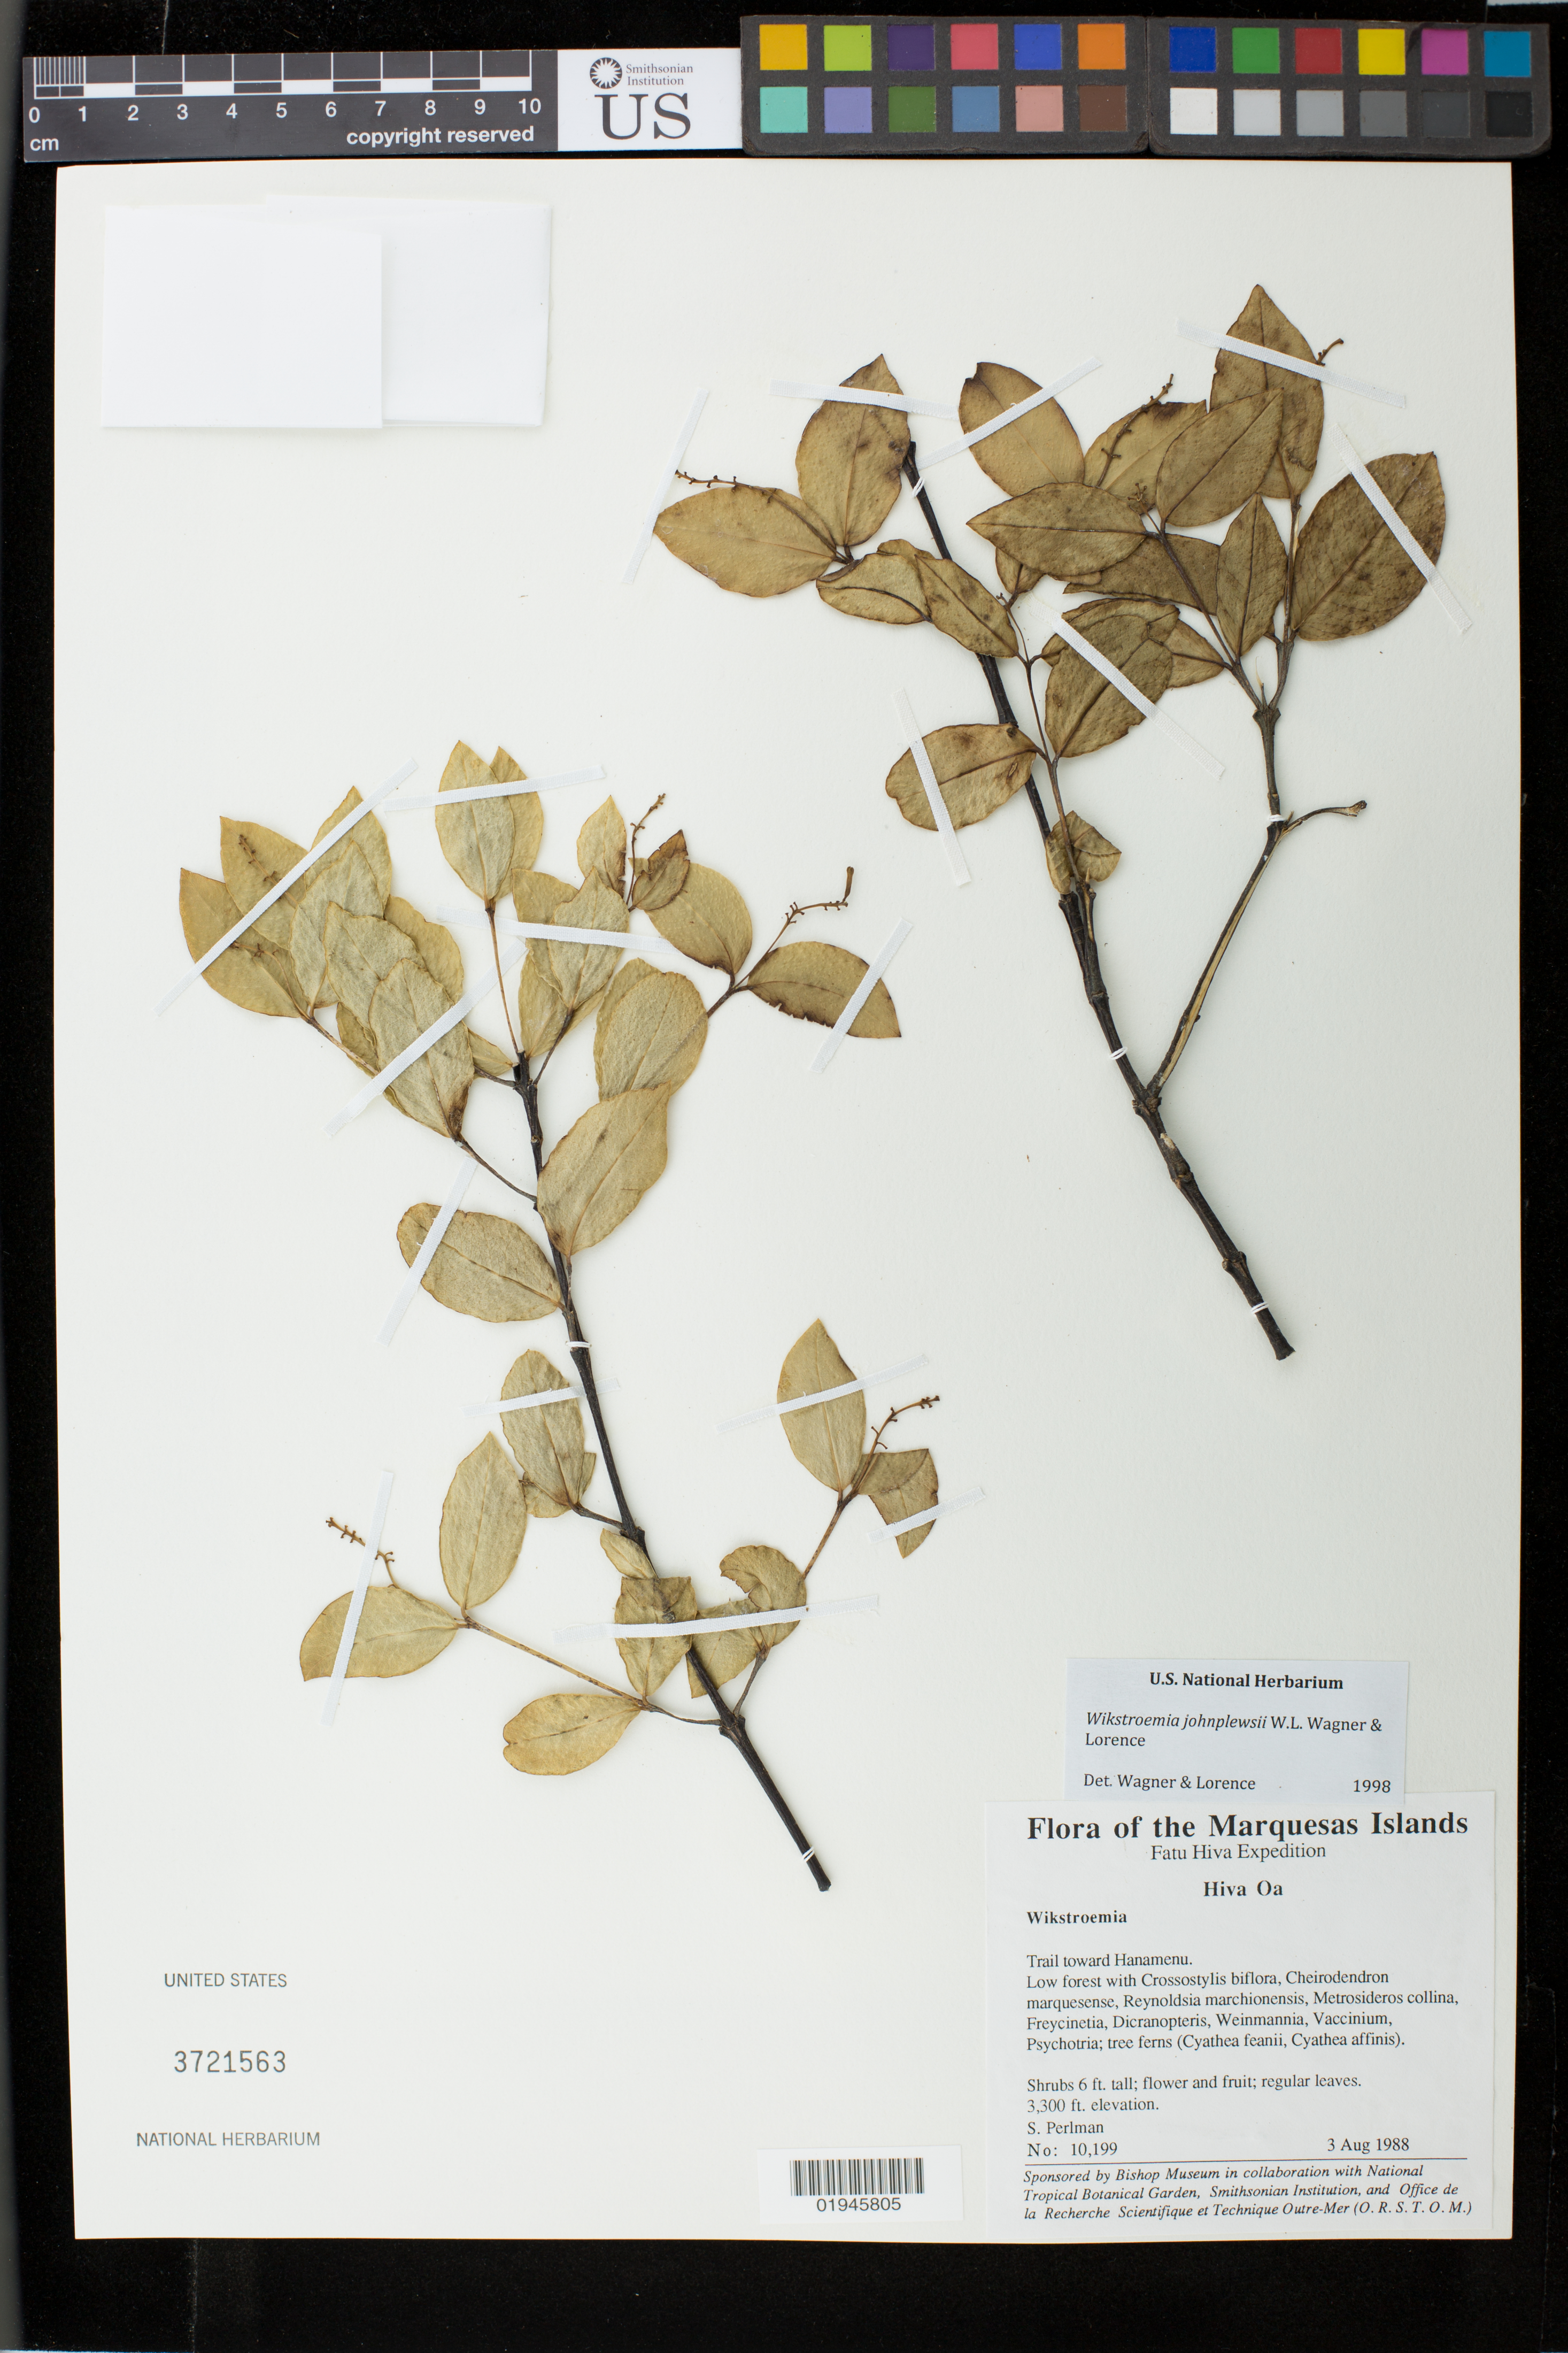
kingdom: Plantae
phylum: Tracheophyta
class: Magnoliopsida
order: Malvales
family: Thymelaeaceae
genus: Wikstroemia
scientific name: Wikstroemia johnplewsii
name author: W.L. Wagner & Lorence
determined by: Wagner, W. L.; Lorence, David H.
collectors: S. P. Perlman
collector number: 10199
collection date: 1988-08-03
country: French Polynesia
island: Hiva Oa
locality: Trail toward Hanamenu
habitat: Low forest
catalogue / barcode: US 3721563